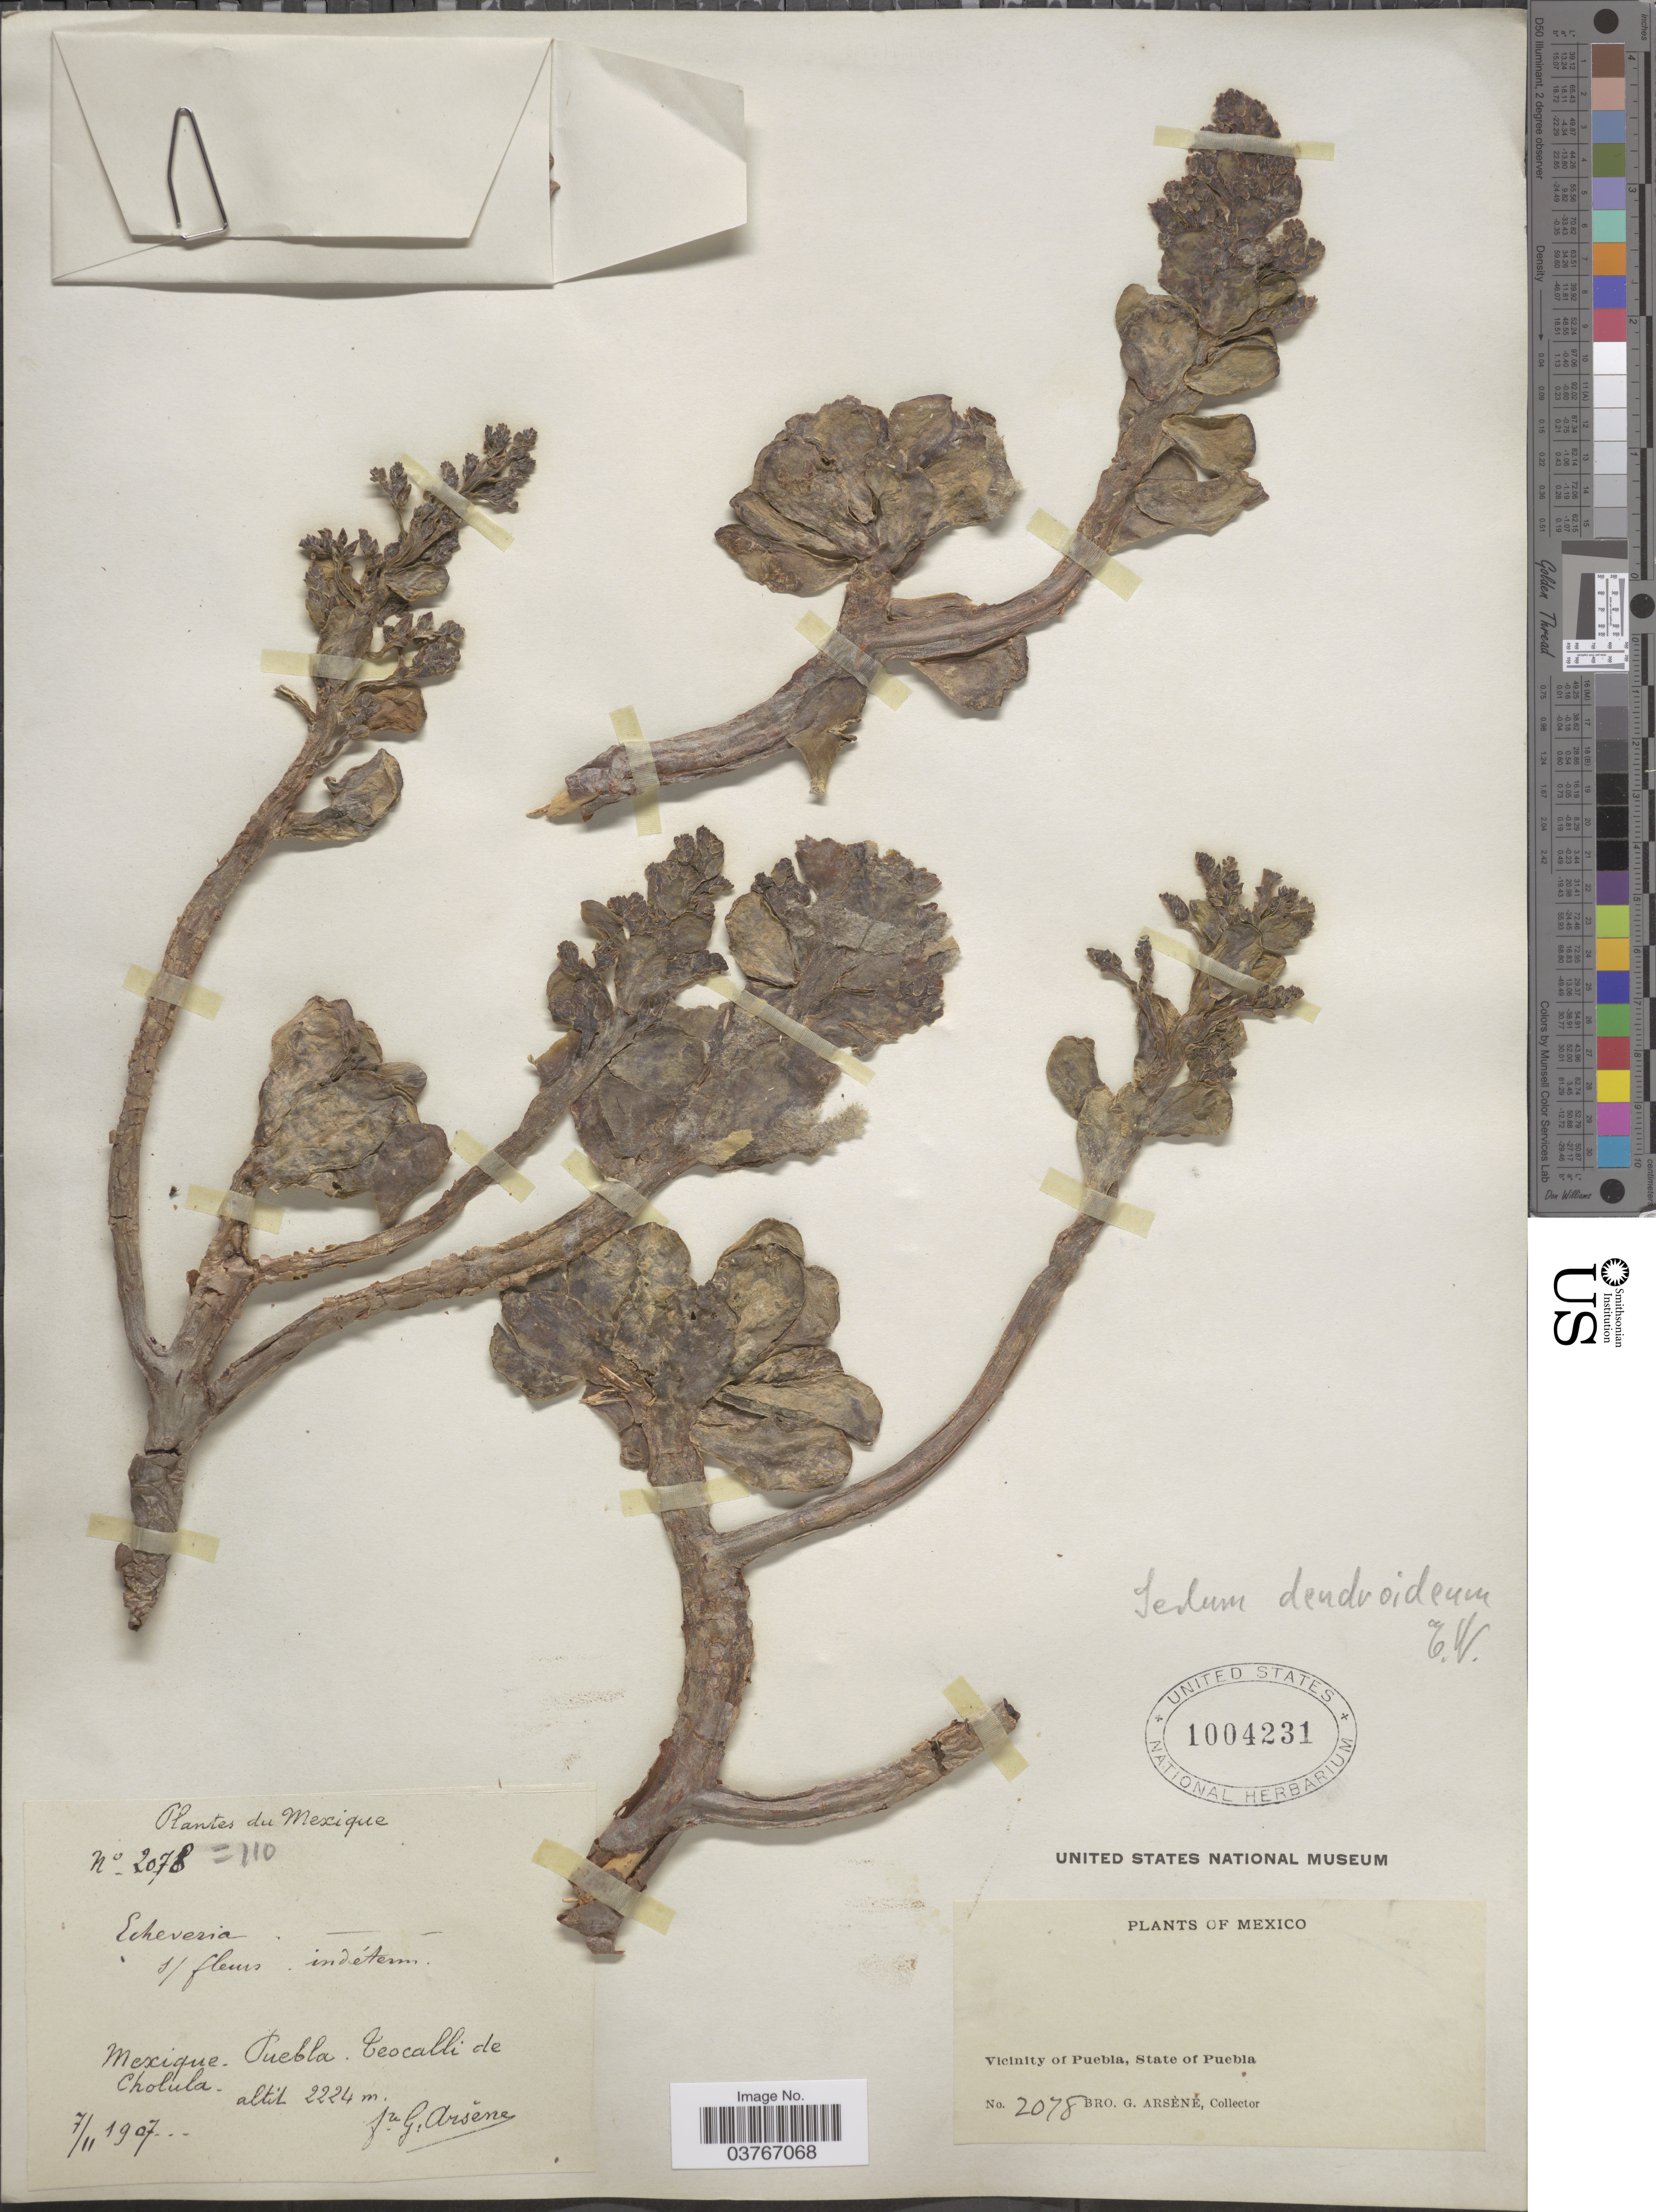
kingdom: Plantae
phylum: Tracheophyta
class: Magnoliopsida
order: Saxifragales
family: Crassulaceae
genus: Sedum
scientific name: Sedum dendroideum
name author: Moc. & Sessé ex DC.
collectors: Bro. G. Arsène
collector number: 2078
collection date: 1907-11-07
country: Mexico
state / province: Puebla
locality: Teocalli de Cholula. Vicinity of Puebla.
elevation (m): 2224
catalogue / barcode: US 1004231